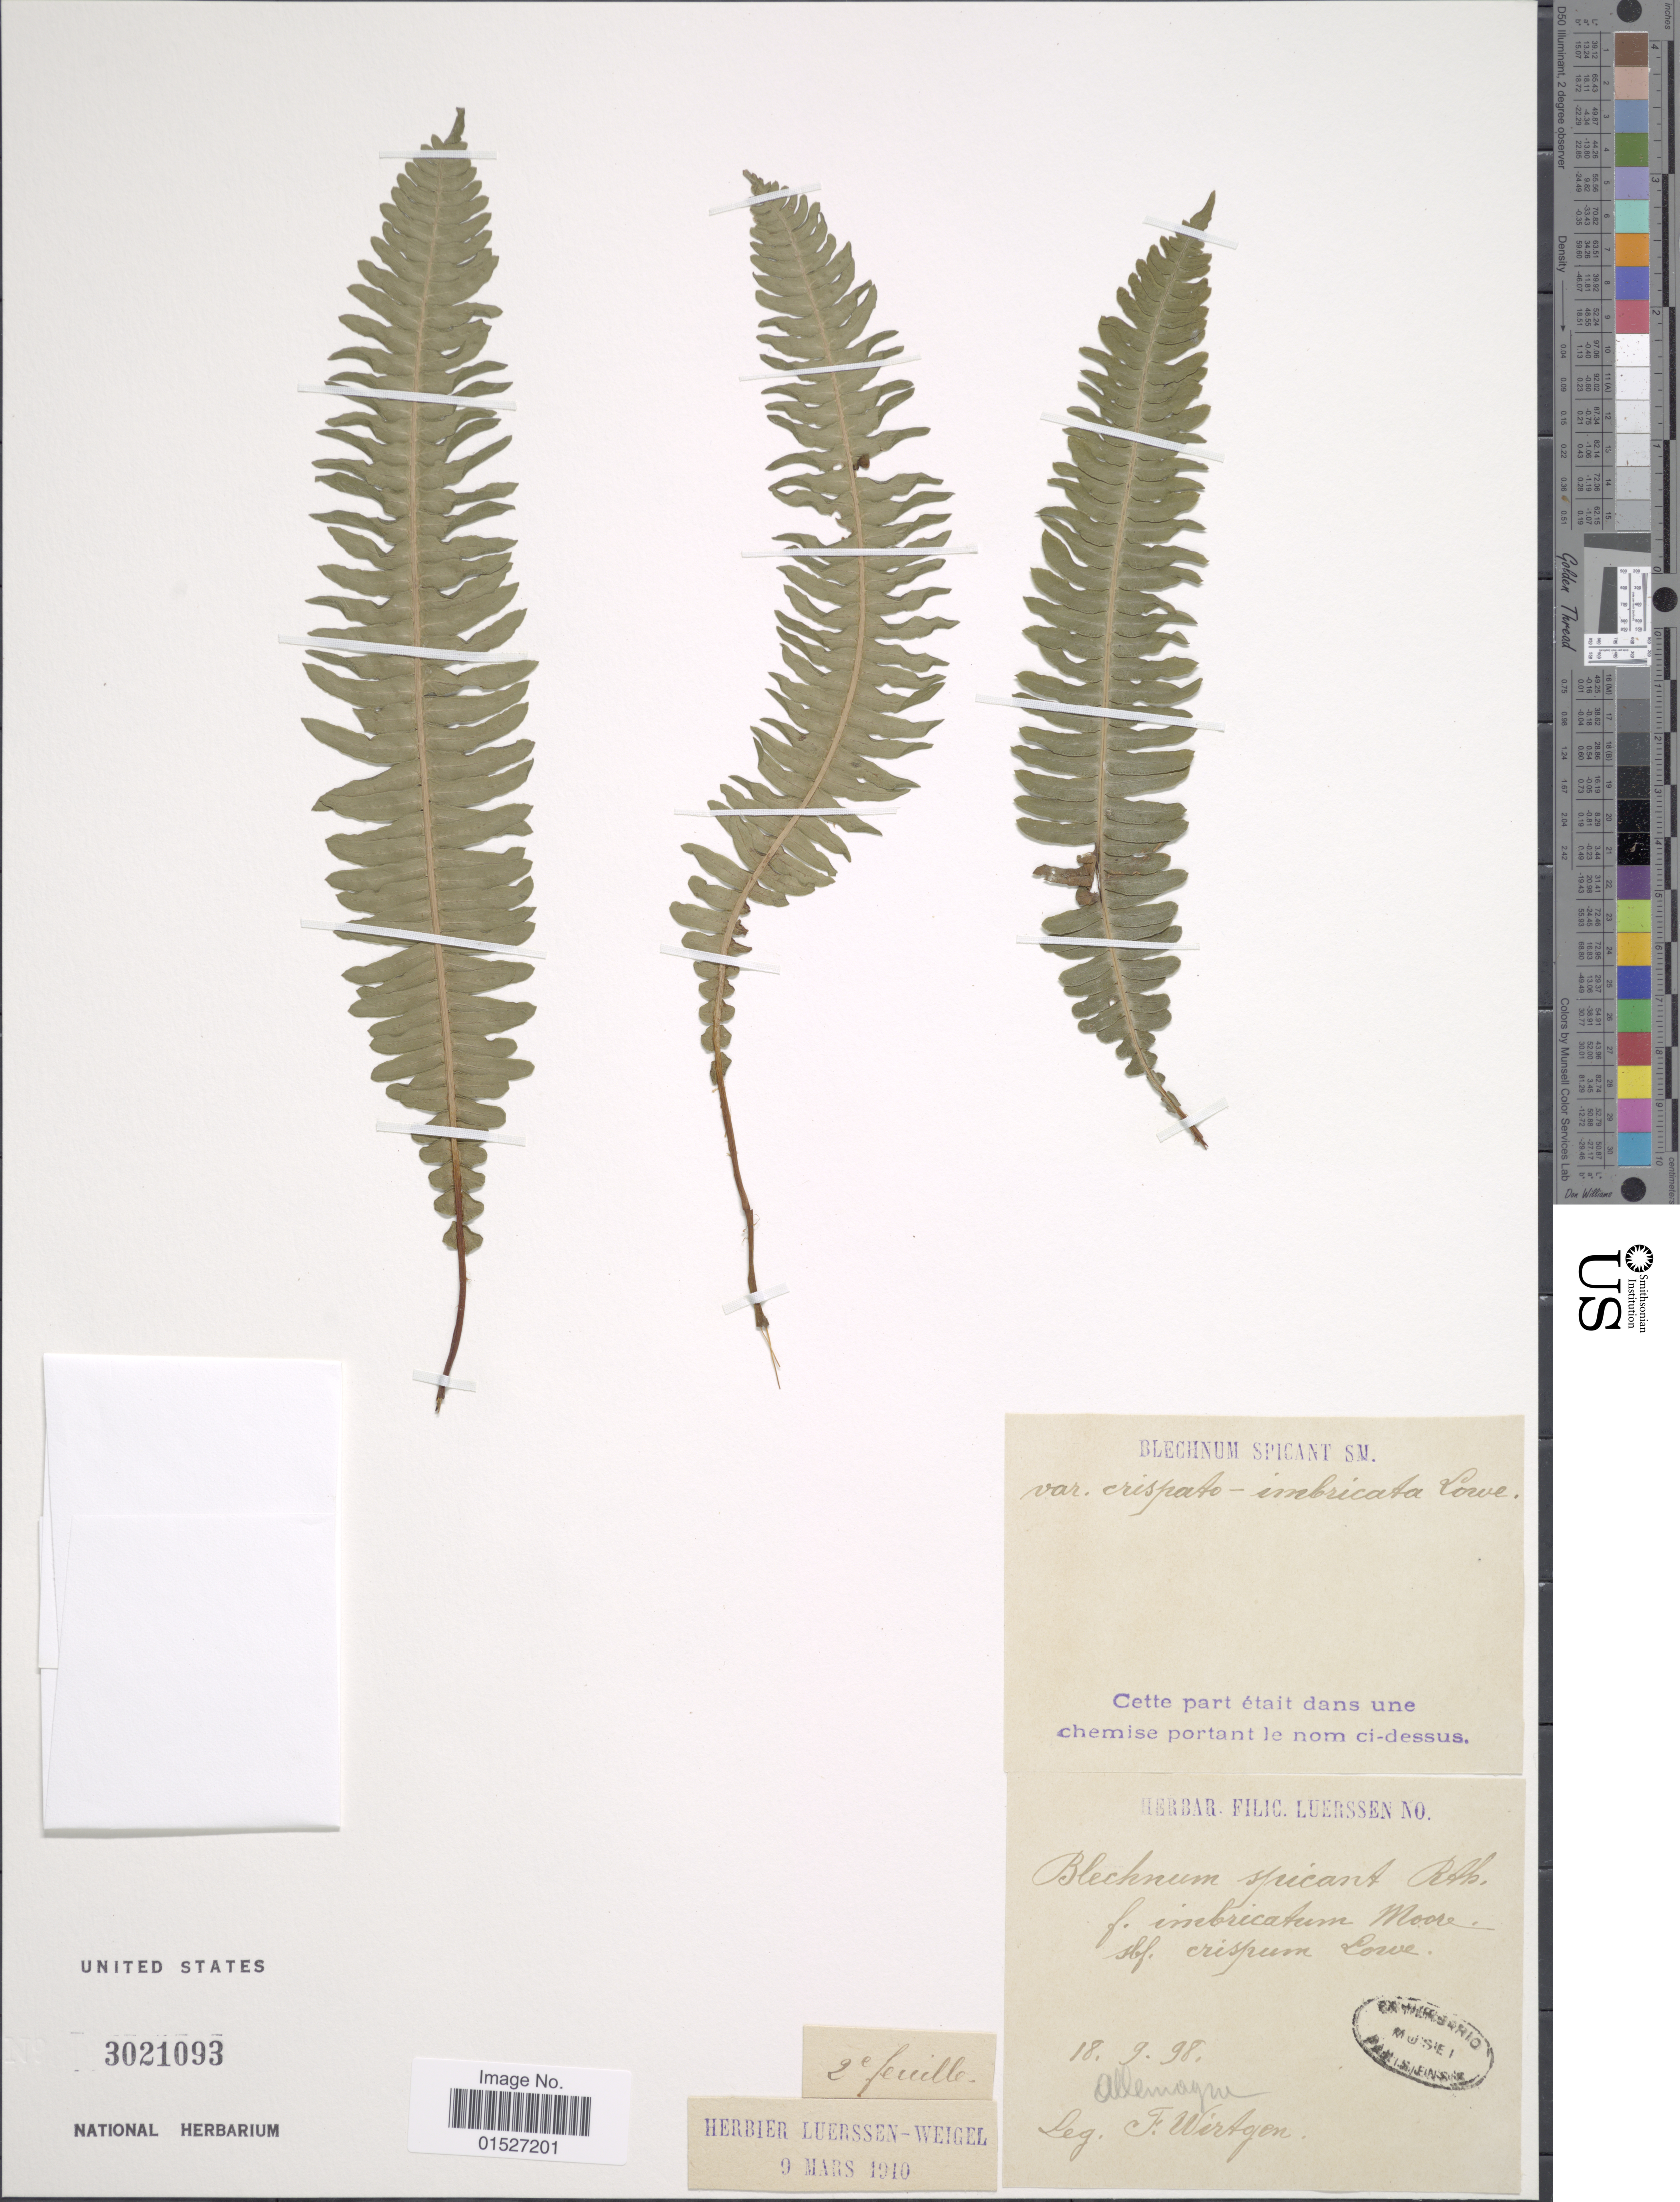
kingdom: Plantae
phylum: Tracheophyta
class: Polypodiopsida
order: Polypodiales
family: Blechnaceae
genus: Blechnum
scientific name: Blechnum spicant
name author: (L.) Sm.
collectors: F. Wirtgen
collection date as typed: Transcribed d/m/y: 18/9/98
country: Germany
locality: Allemagne.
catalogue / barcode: US 3021093